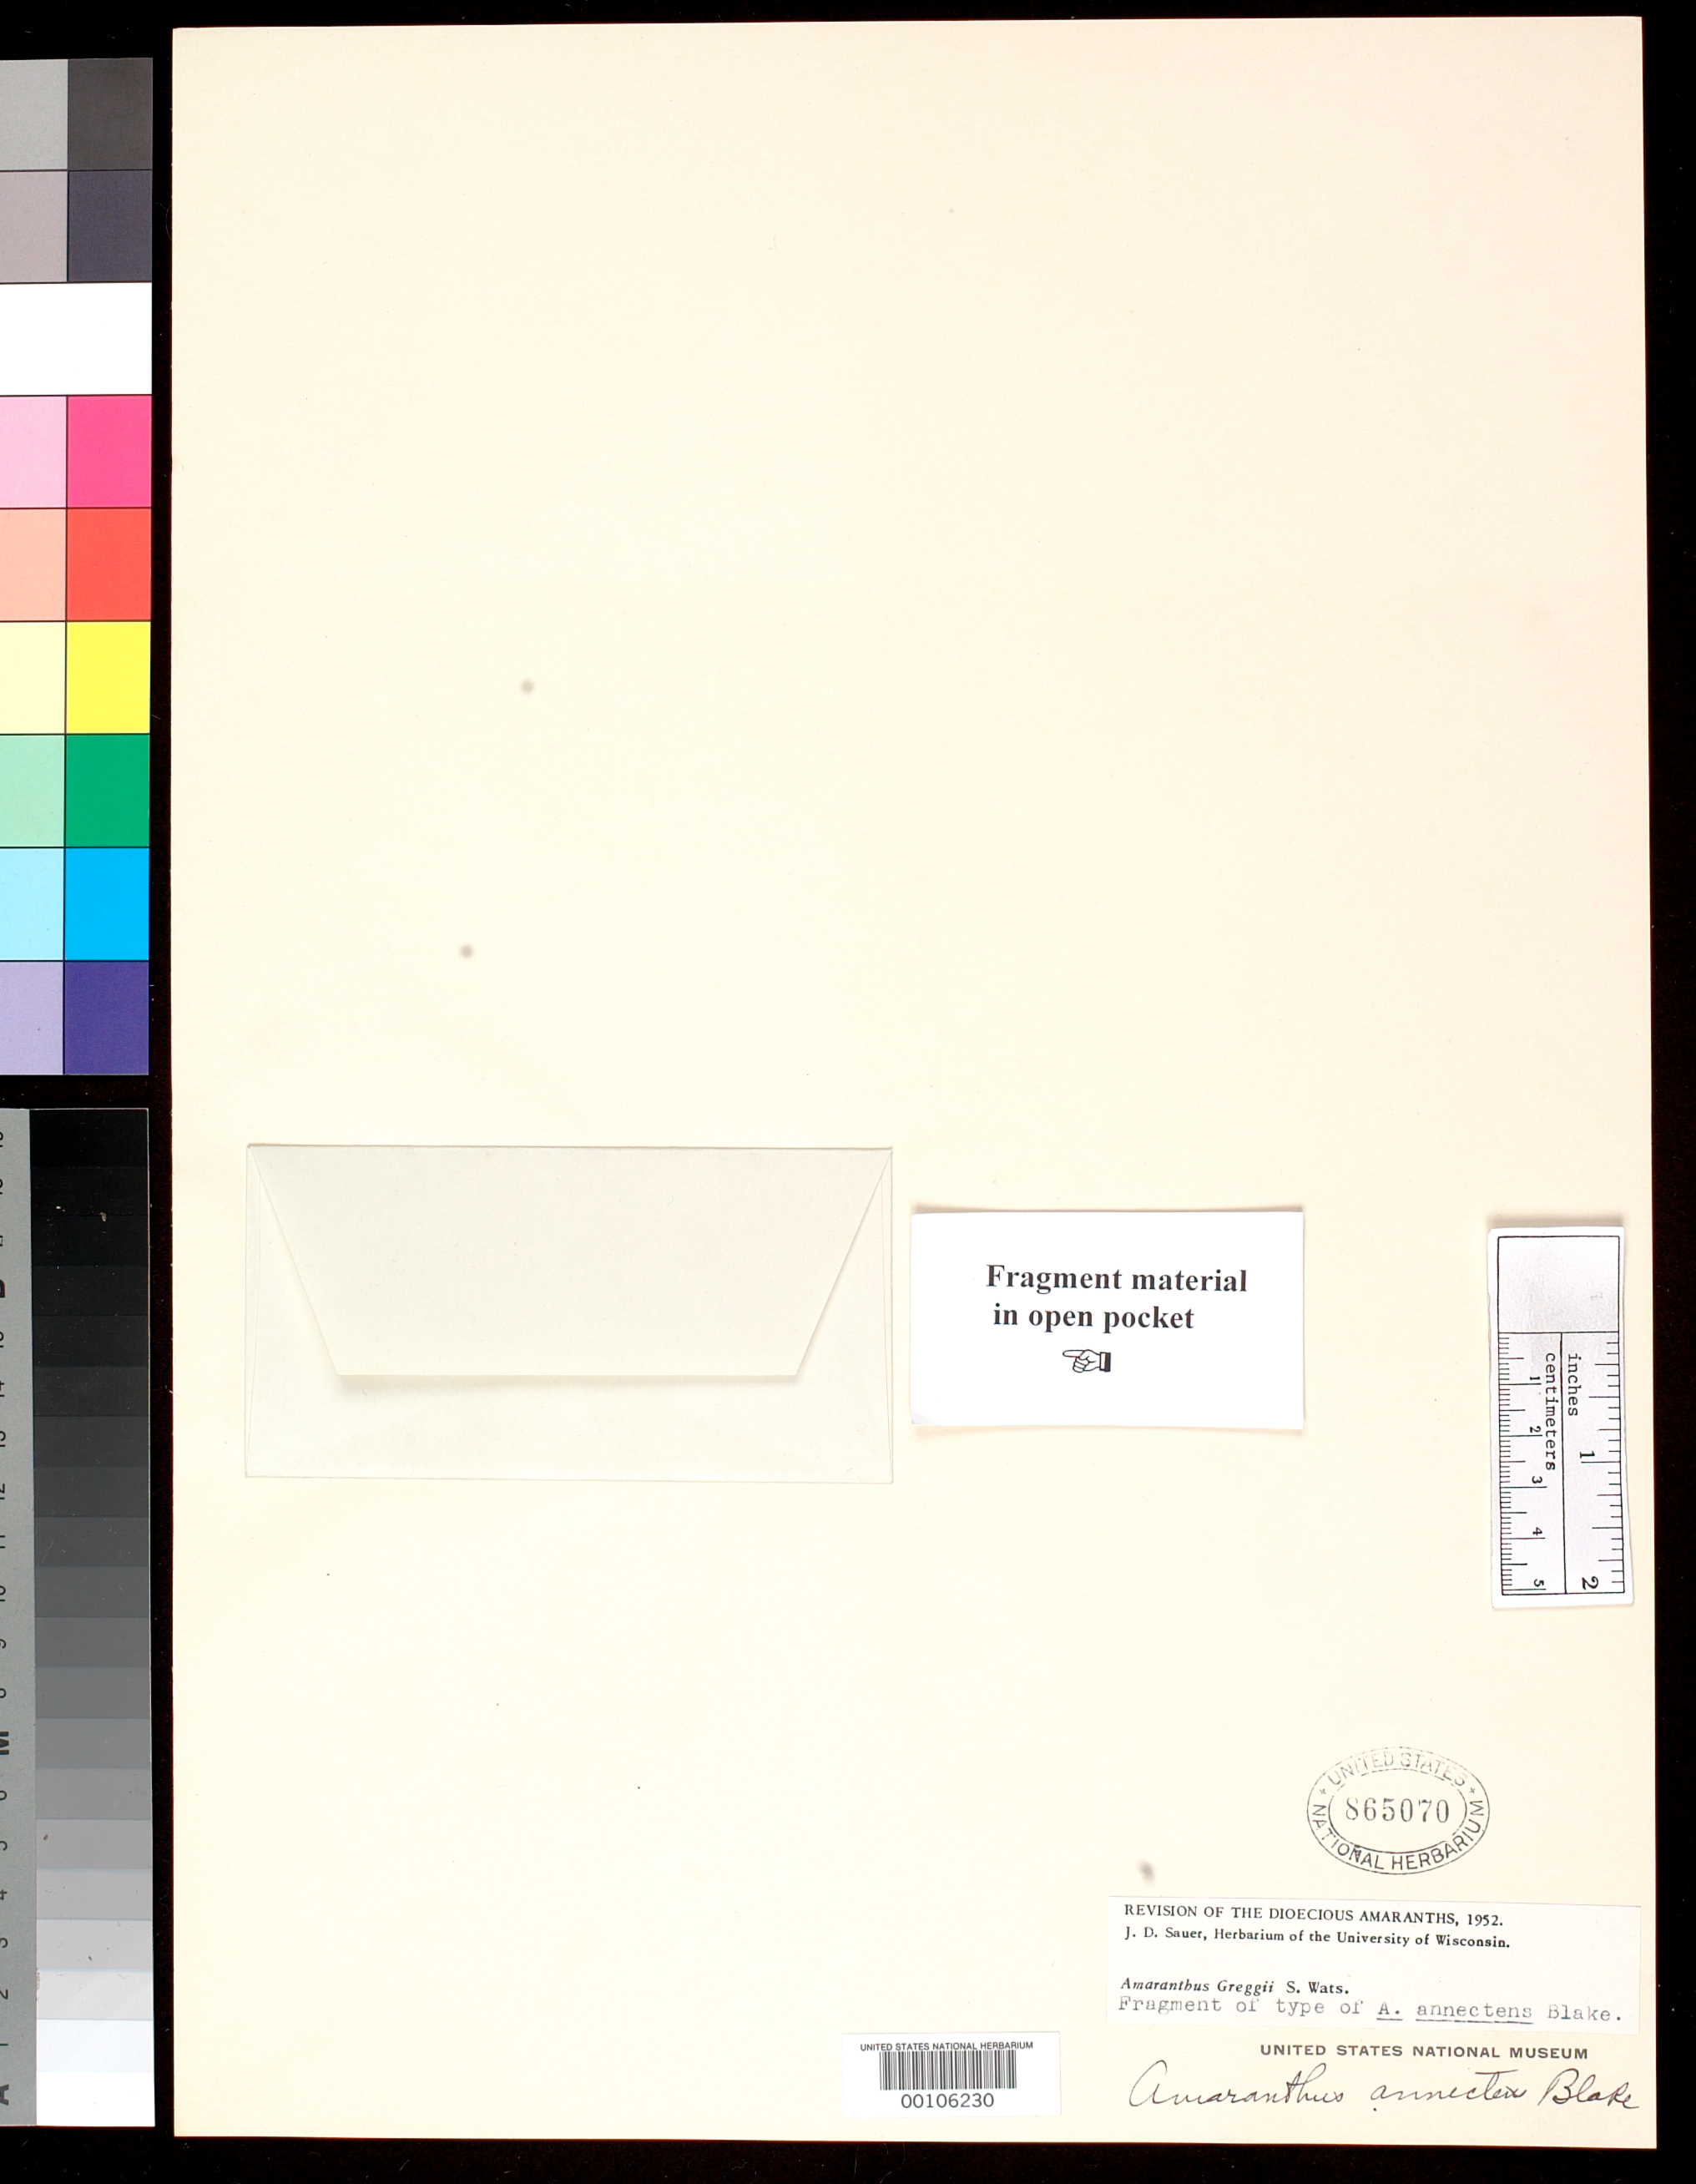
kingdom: Plantae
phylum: Tracheophyta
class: Magnoliopsida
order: Caryophyllales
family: Amaranthaceae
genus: Amaranthus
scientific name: Amaranthus annectens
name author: S.F. Blake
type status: Type Material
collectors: A. C. V. Schott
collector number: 360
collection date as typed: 12 May 1868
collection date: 1868-05-12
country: Mexico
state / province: Yucatán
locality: Celestun.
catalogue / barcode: US 865070